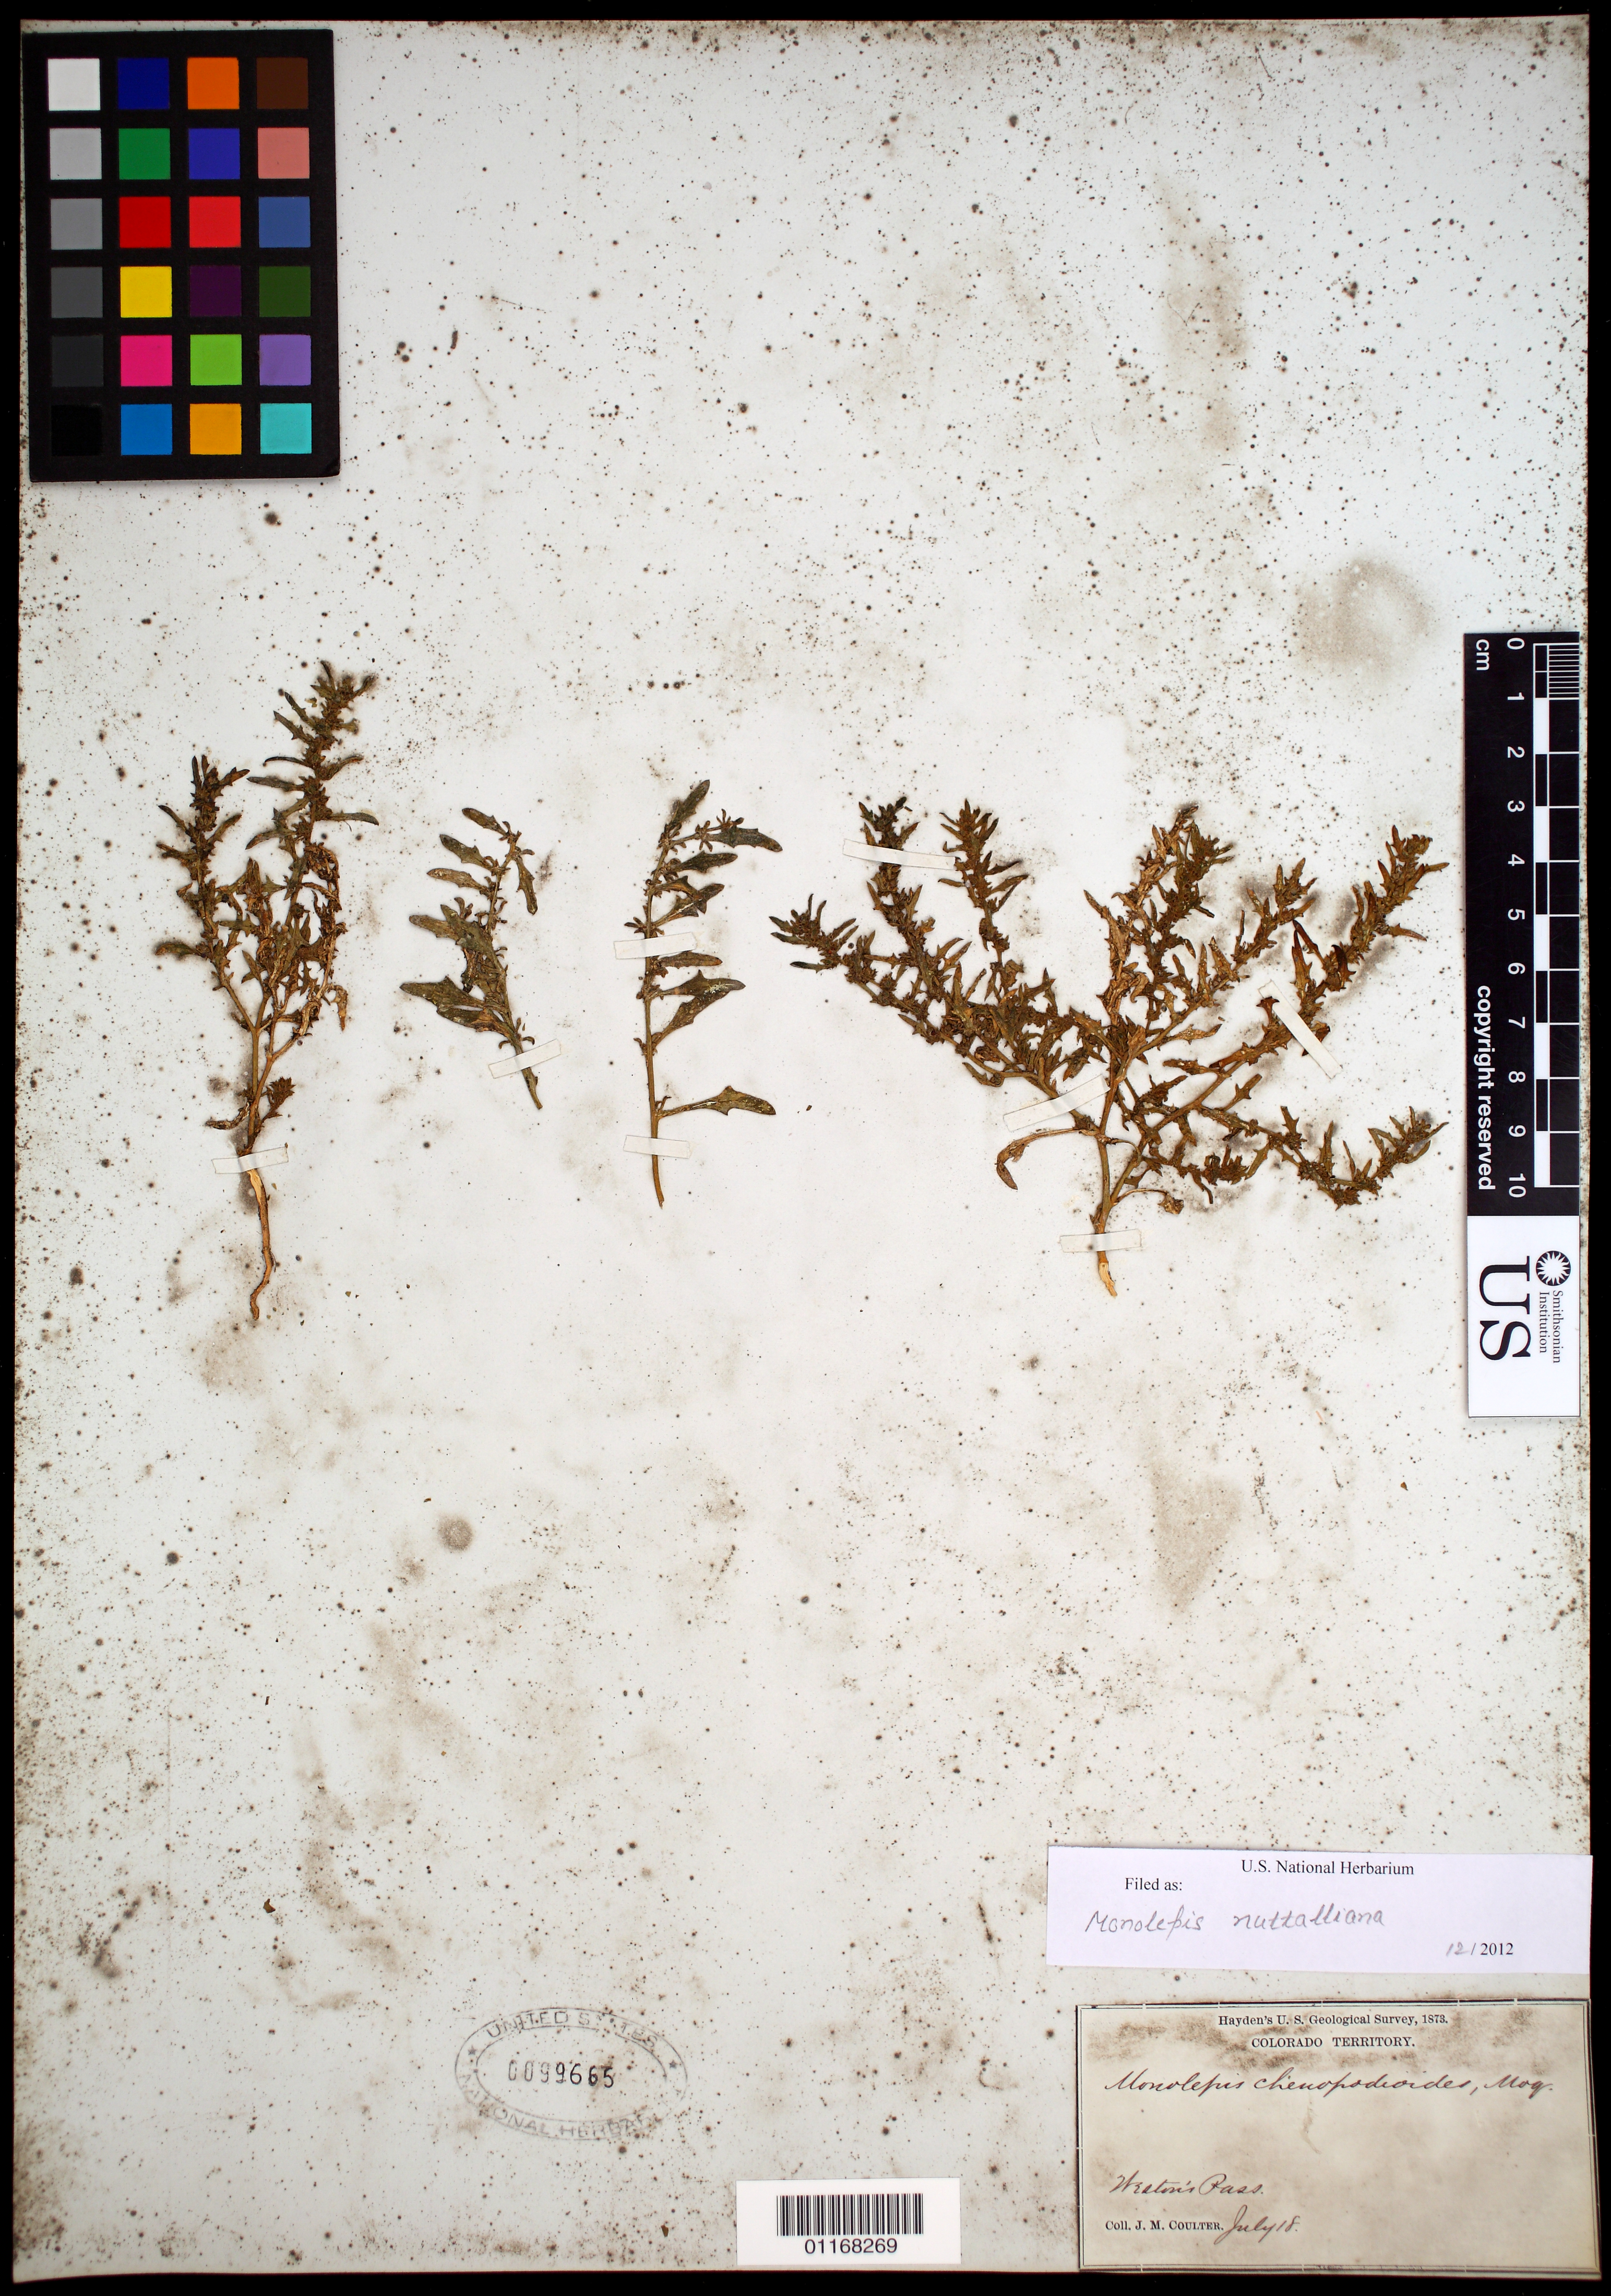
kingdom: Plantae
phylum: Tracheophyta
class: Magnoliopsida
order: Caryophyllales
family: Amaranthaceae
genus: Blitum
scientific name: Blitum nuttallianum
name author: Schult.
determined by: U.S. National Herbarium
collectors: J. M. Coulter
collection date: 1873-07-18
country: United States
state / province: Colorado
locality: Weston Pass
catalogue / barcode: US 99665